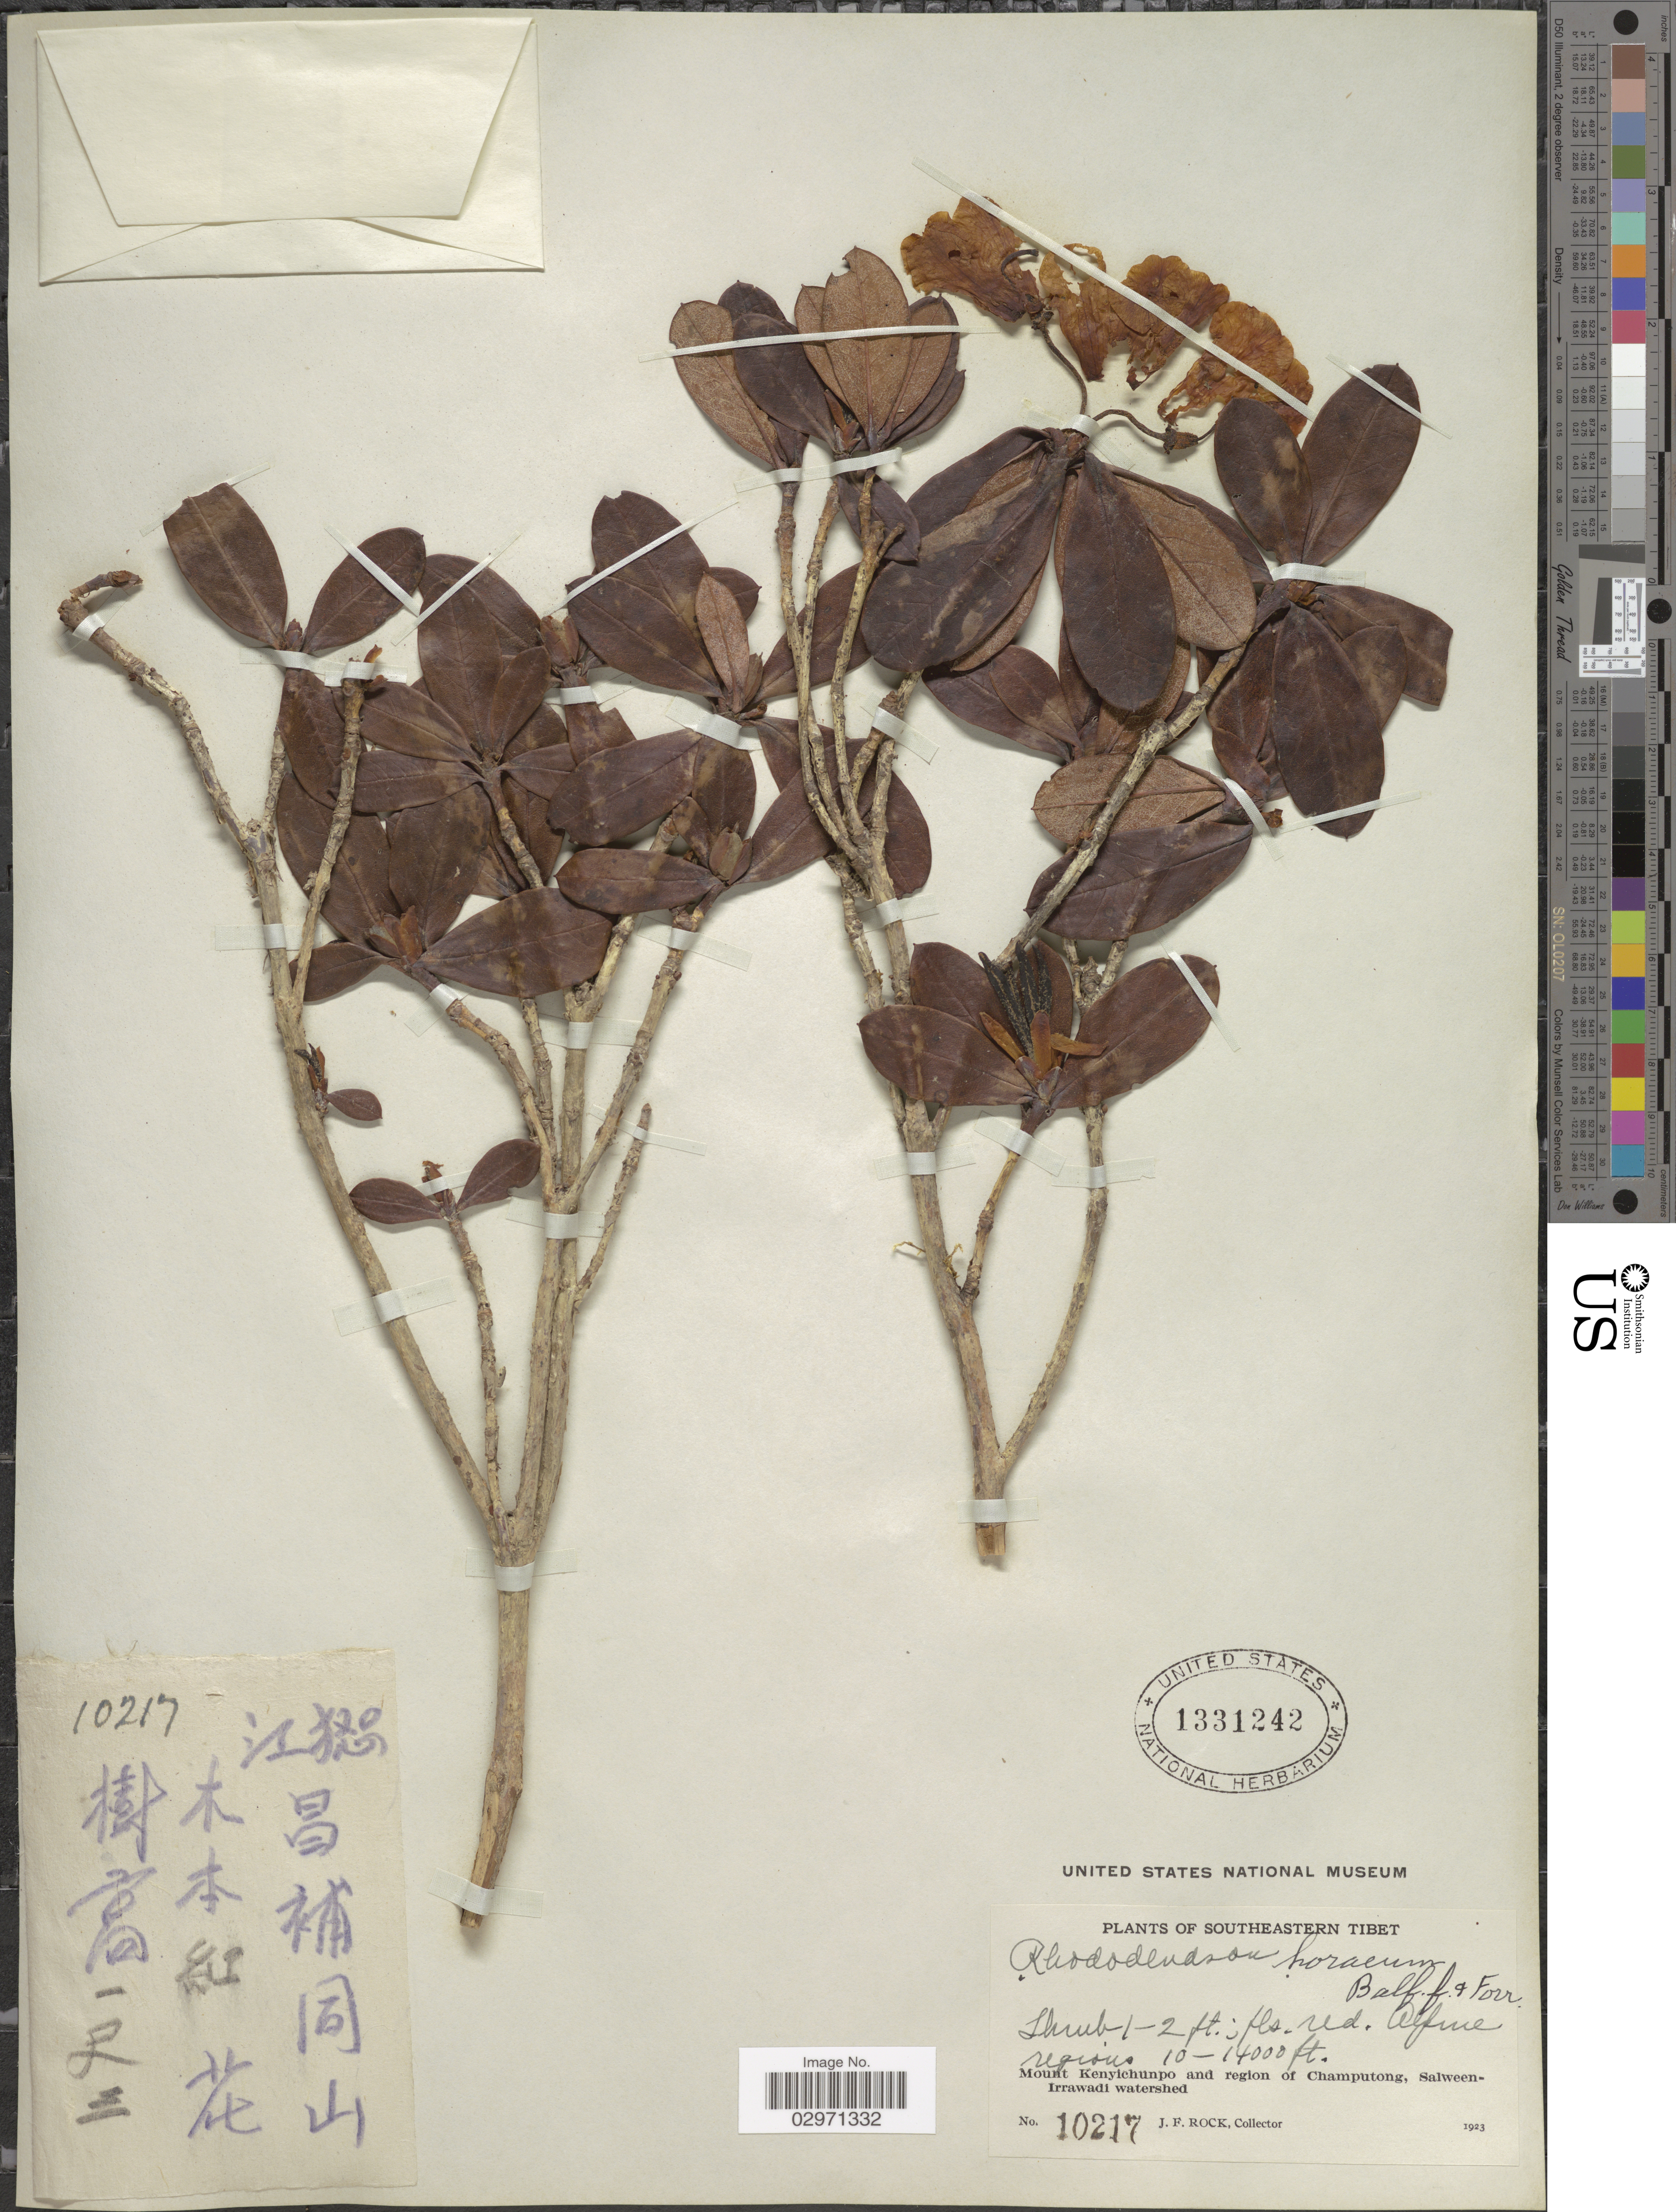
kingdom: Plantae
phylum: Tracheophyta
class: Magnoliopsida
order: Ericales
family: Ericaceae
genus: Rhododendron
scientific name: Rhododendron horaeum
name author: Balf. f. & Forrest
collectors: J. Rock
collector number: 10217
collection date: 1923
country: China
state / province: Xizang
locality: Southeastern Tibet. Alpine regions. Mount Kenyichunpo and region of Champutong, Salween-Irrawadi watershed.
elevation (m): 3048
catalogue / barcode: US 1331242